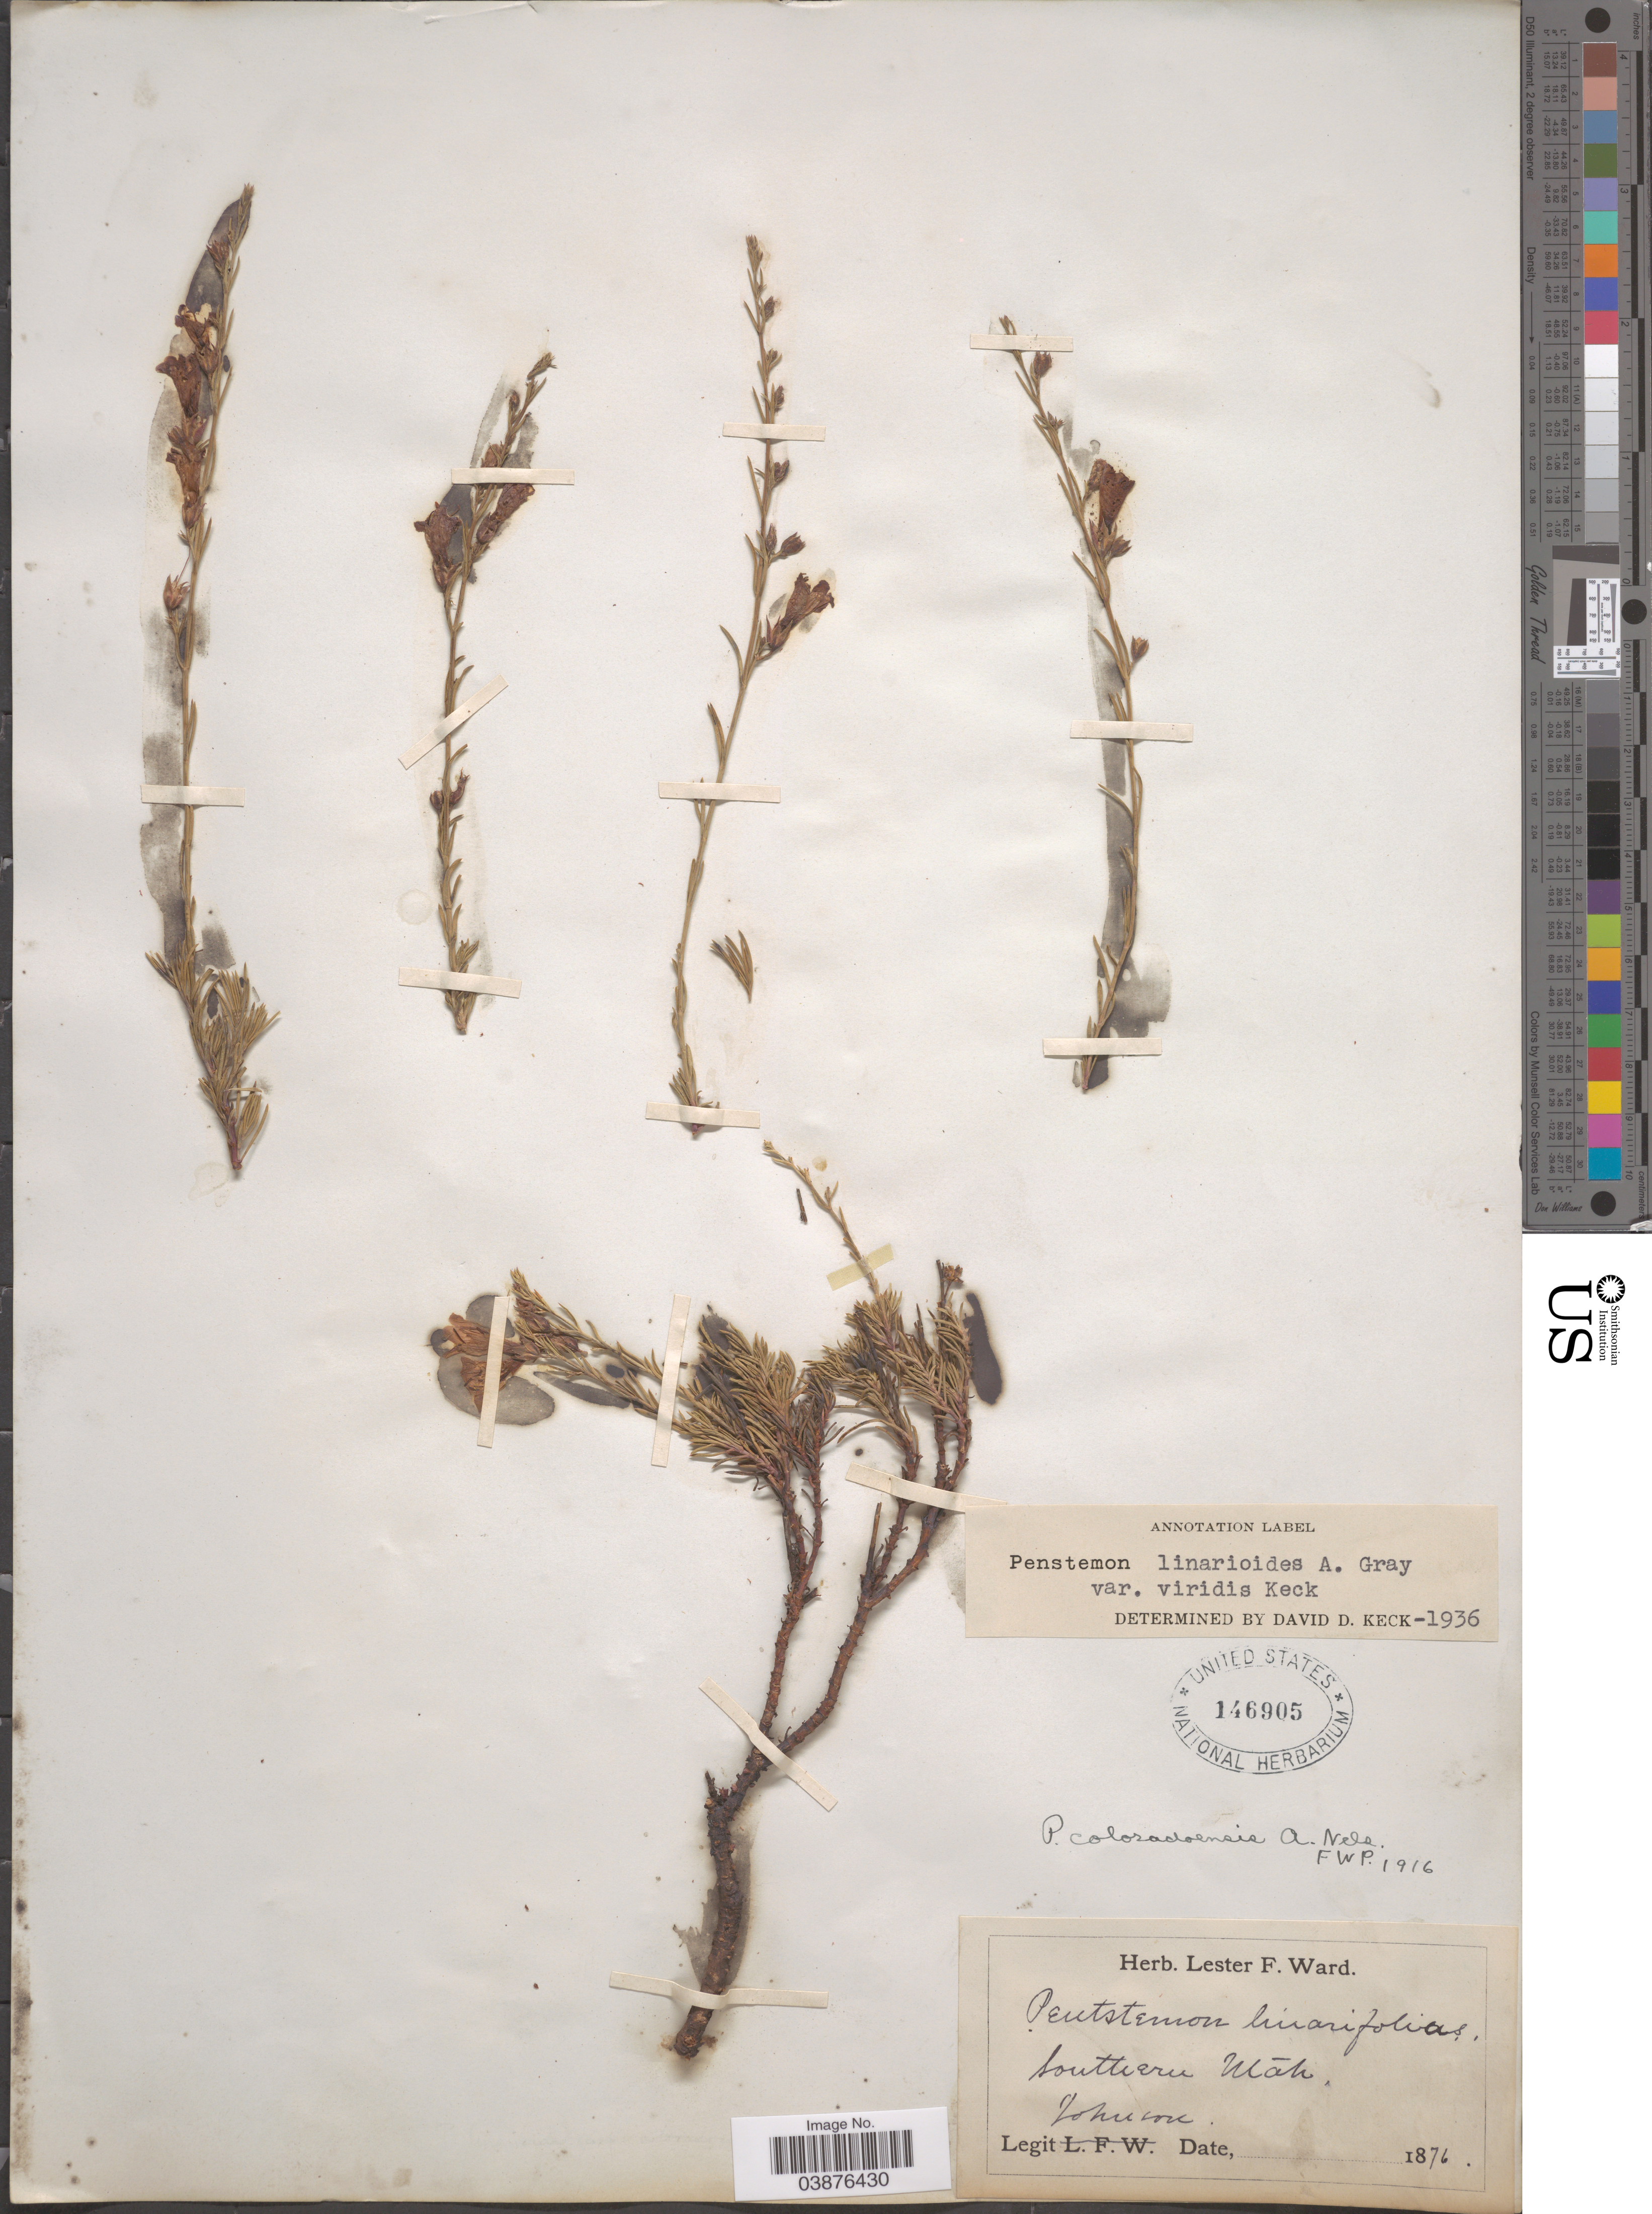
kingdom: Plantae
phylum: Tracheophyta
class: Magnoliopsida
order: Lamiales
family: Plantaginaceae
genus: Penstemon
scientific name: Penstemon linarioides var. viridis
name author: D.D. Keck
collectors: -- Johnson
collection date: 1876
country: United States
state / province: Utah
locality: Southern Utah.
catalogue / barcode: US 146905